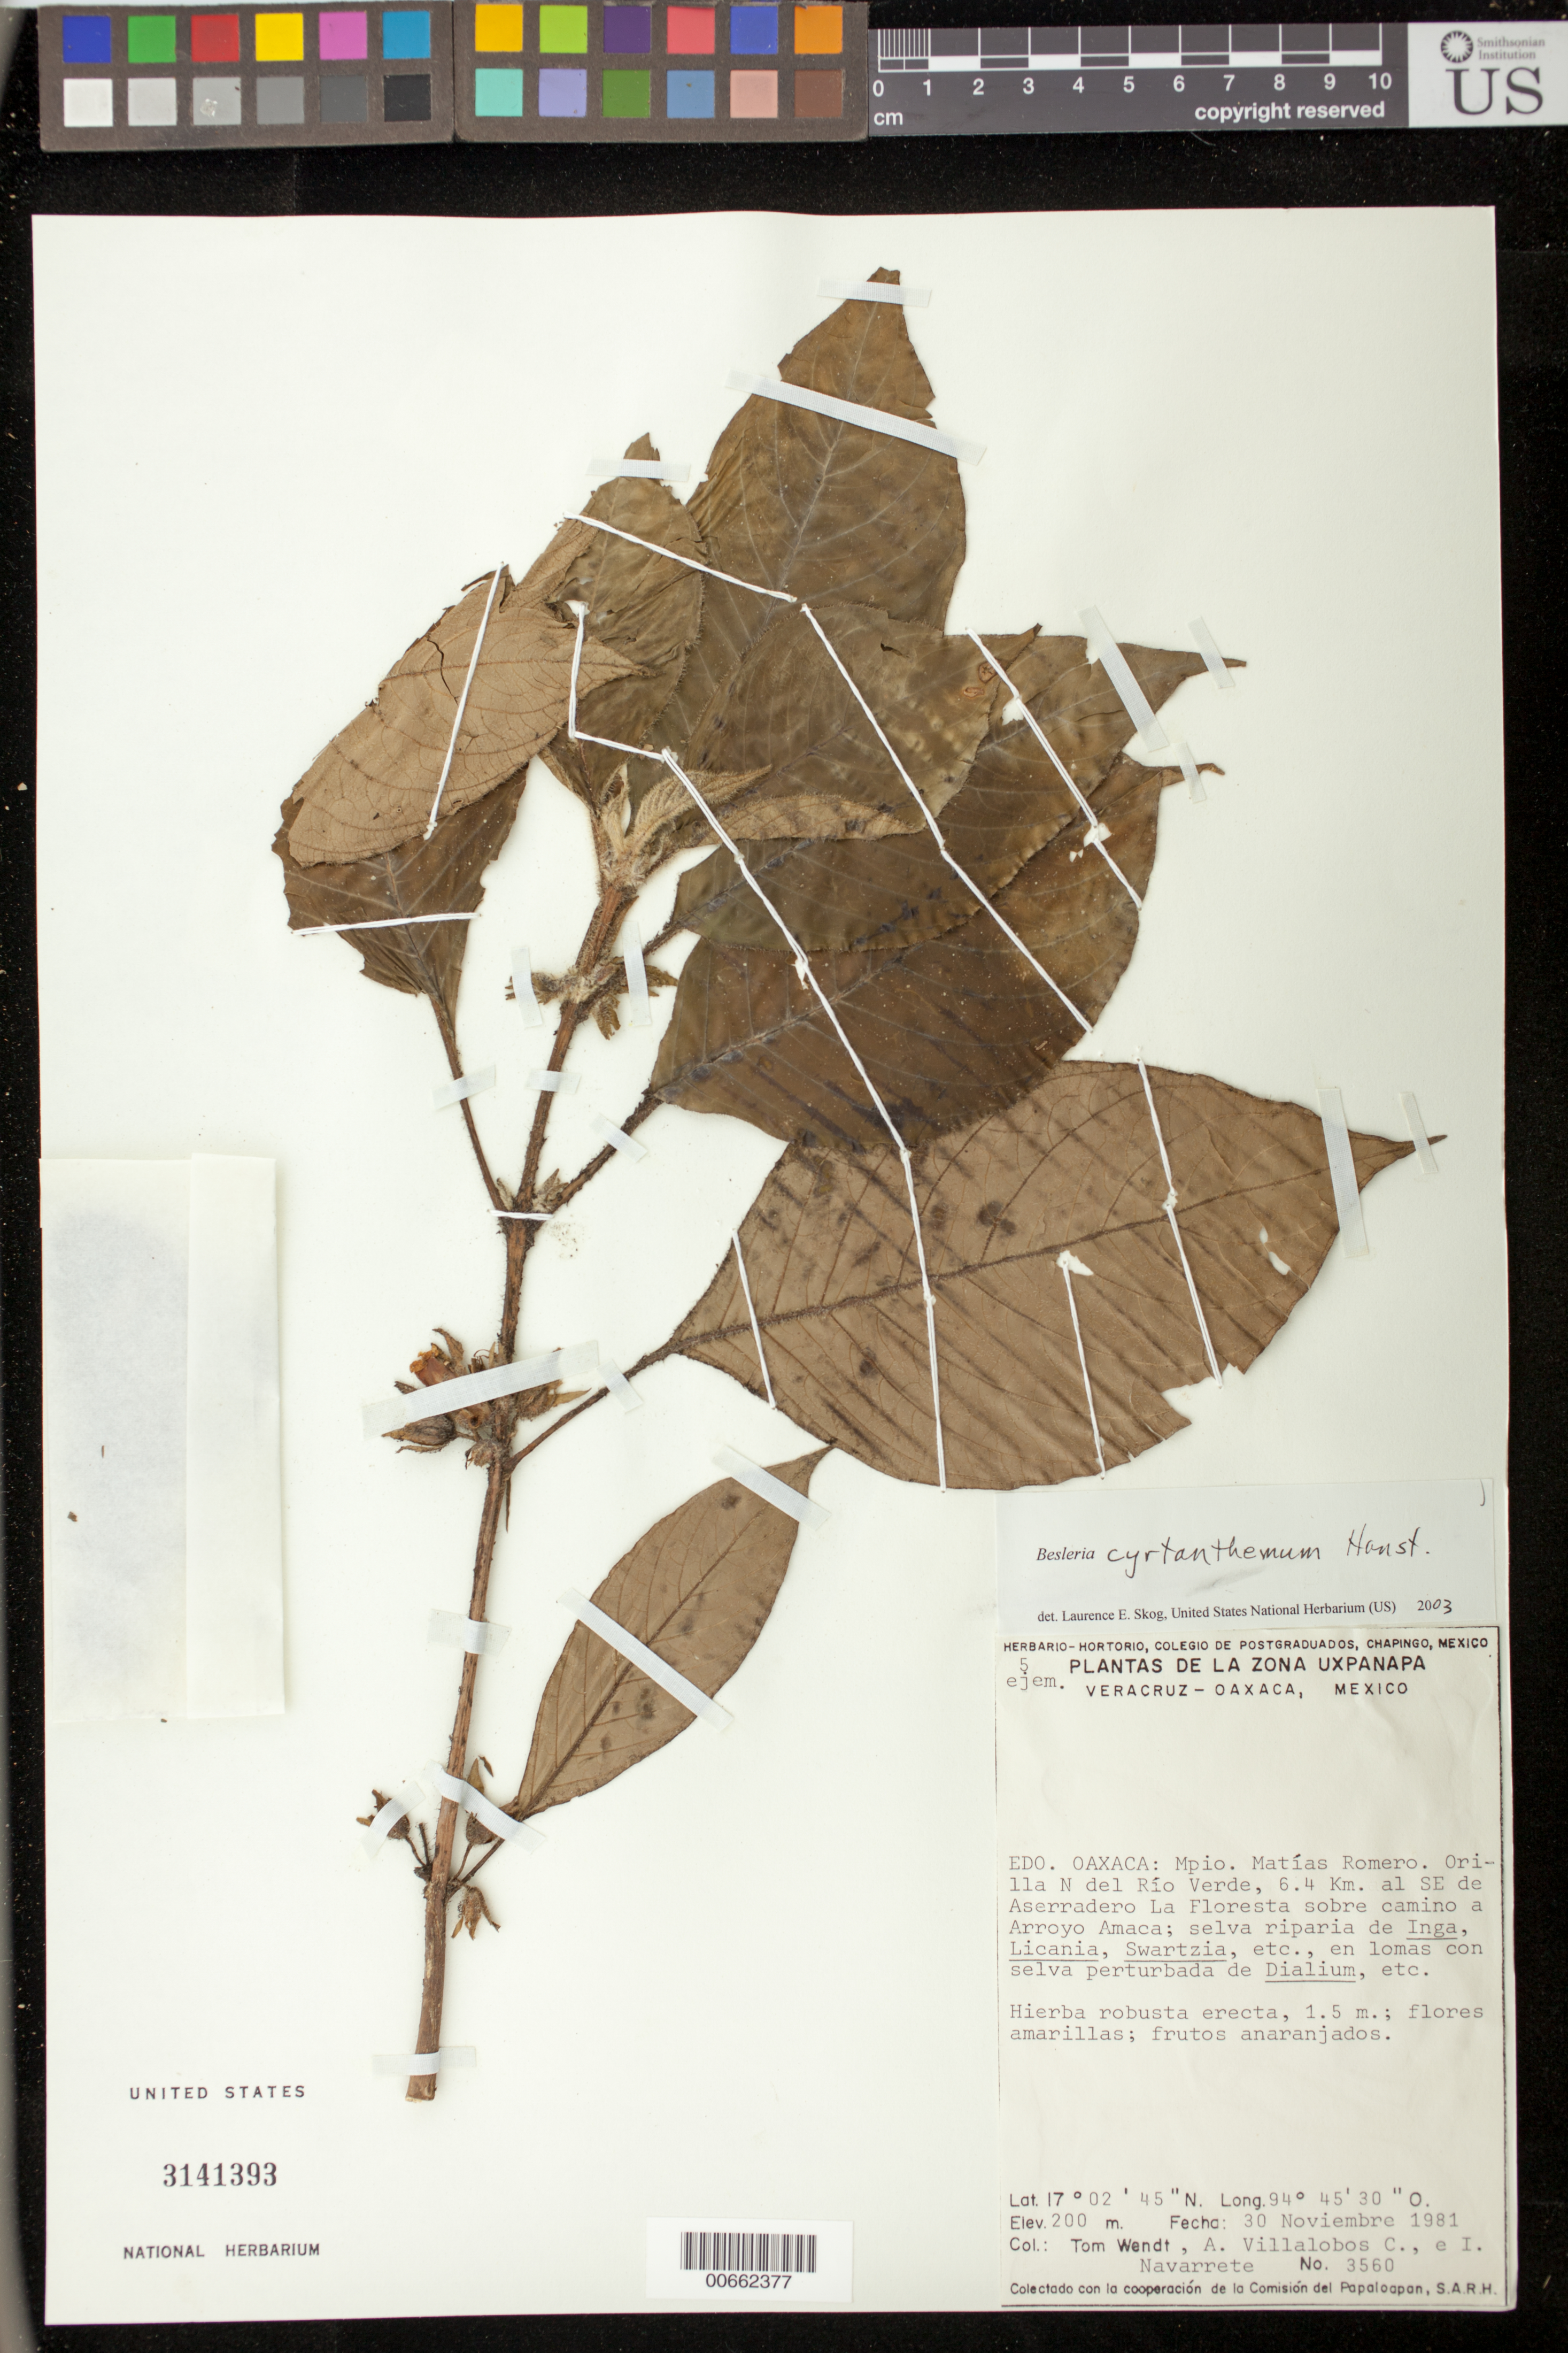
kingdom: Plantae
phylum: Tracheophyta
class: Magnoliopsida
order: Lamiales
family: Gesneriaceae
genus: Besleria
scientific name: Besleria cyrtanthemum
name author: Hanst.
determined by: Skog, Laurence E.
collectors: T. L. Wendt, A. Villalobos C. & I. Navarrete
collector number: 3560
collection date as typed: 30 Nov 1981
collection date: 1981-11-30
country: Mexico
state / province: Oaxaca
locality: Mpio. Matías Romero, orilla N del Río Verde, 6.4 km al SE de Aserradero La Floresta sobre camino a Arroyo Amaca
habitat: Selva riparia, en lomas con selva perturbada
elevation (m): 200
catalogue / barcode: US 3141393